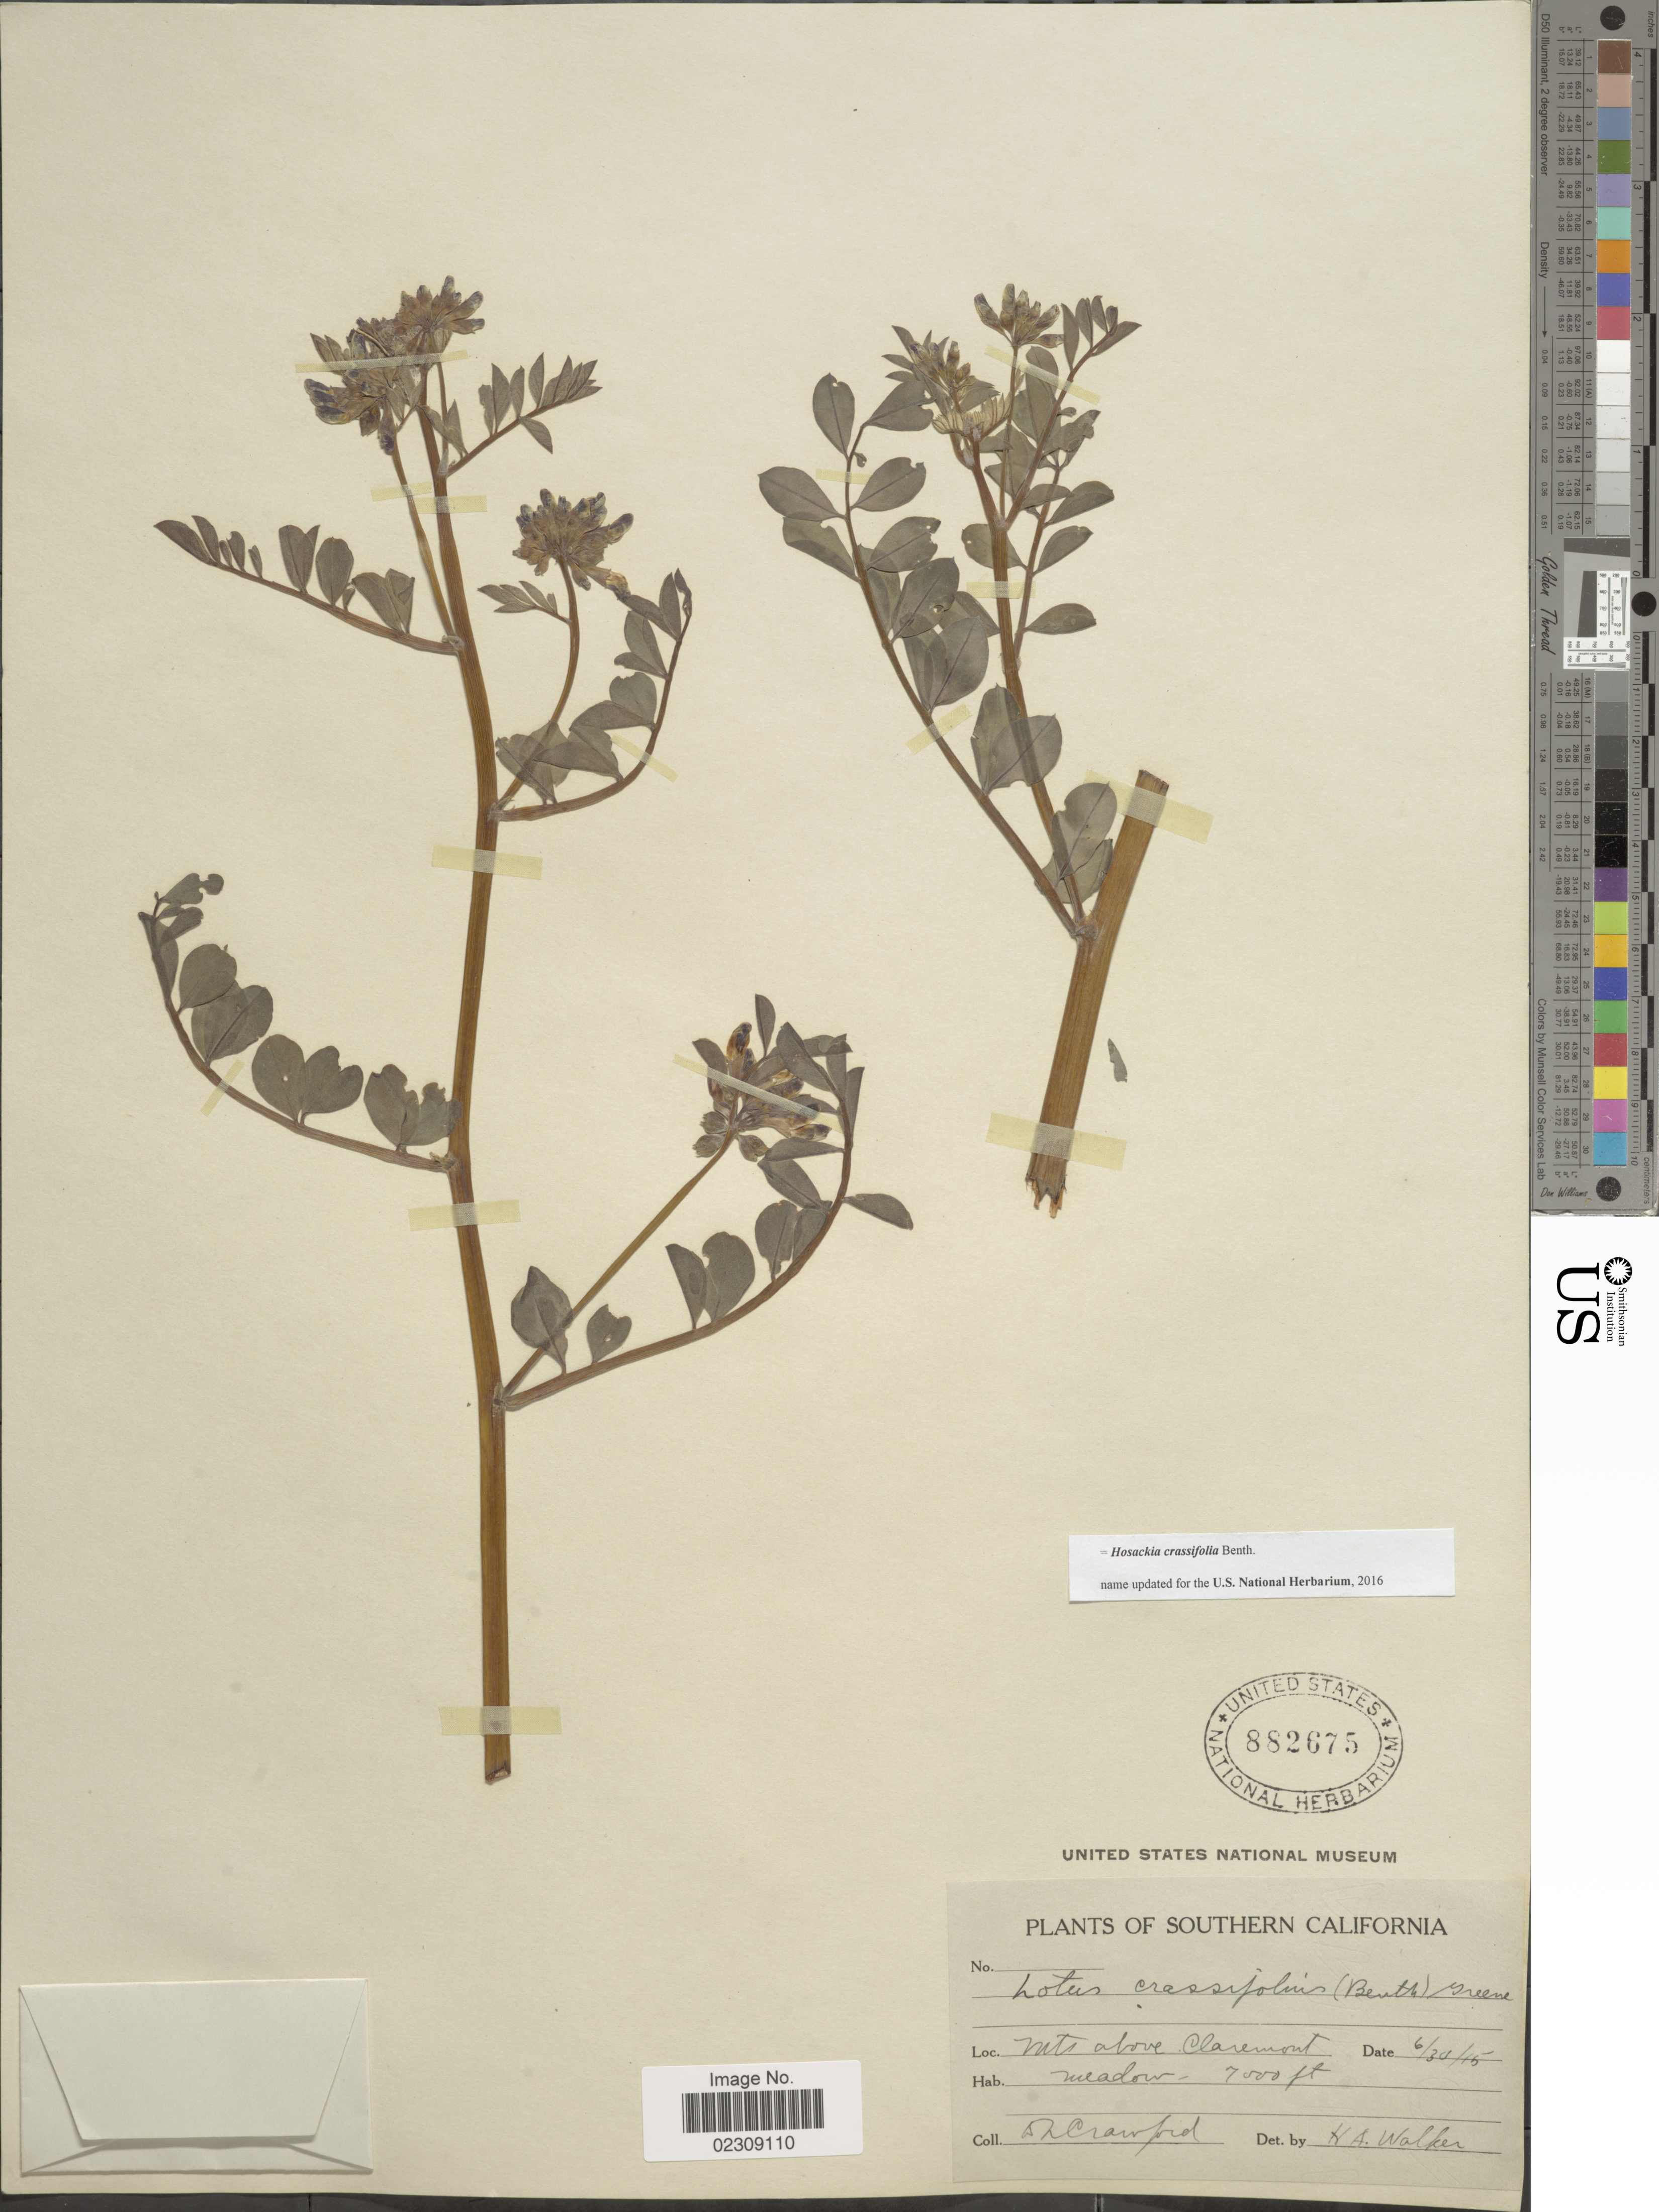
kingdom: Plantae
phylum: Tracheophyta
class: Magnoliopsida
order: Fabales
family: Fabaceae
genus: Hosackia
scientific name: Hosackia crassifolia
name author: Benth.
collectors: D. L. Crawford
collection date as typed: Transcribed d/m/y: 30/6/15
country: United States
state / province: California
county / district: Los Angeles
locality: Southern California. Mts above Claremont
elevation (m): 2134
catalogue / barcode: US 882675